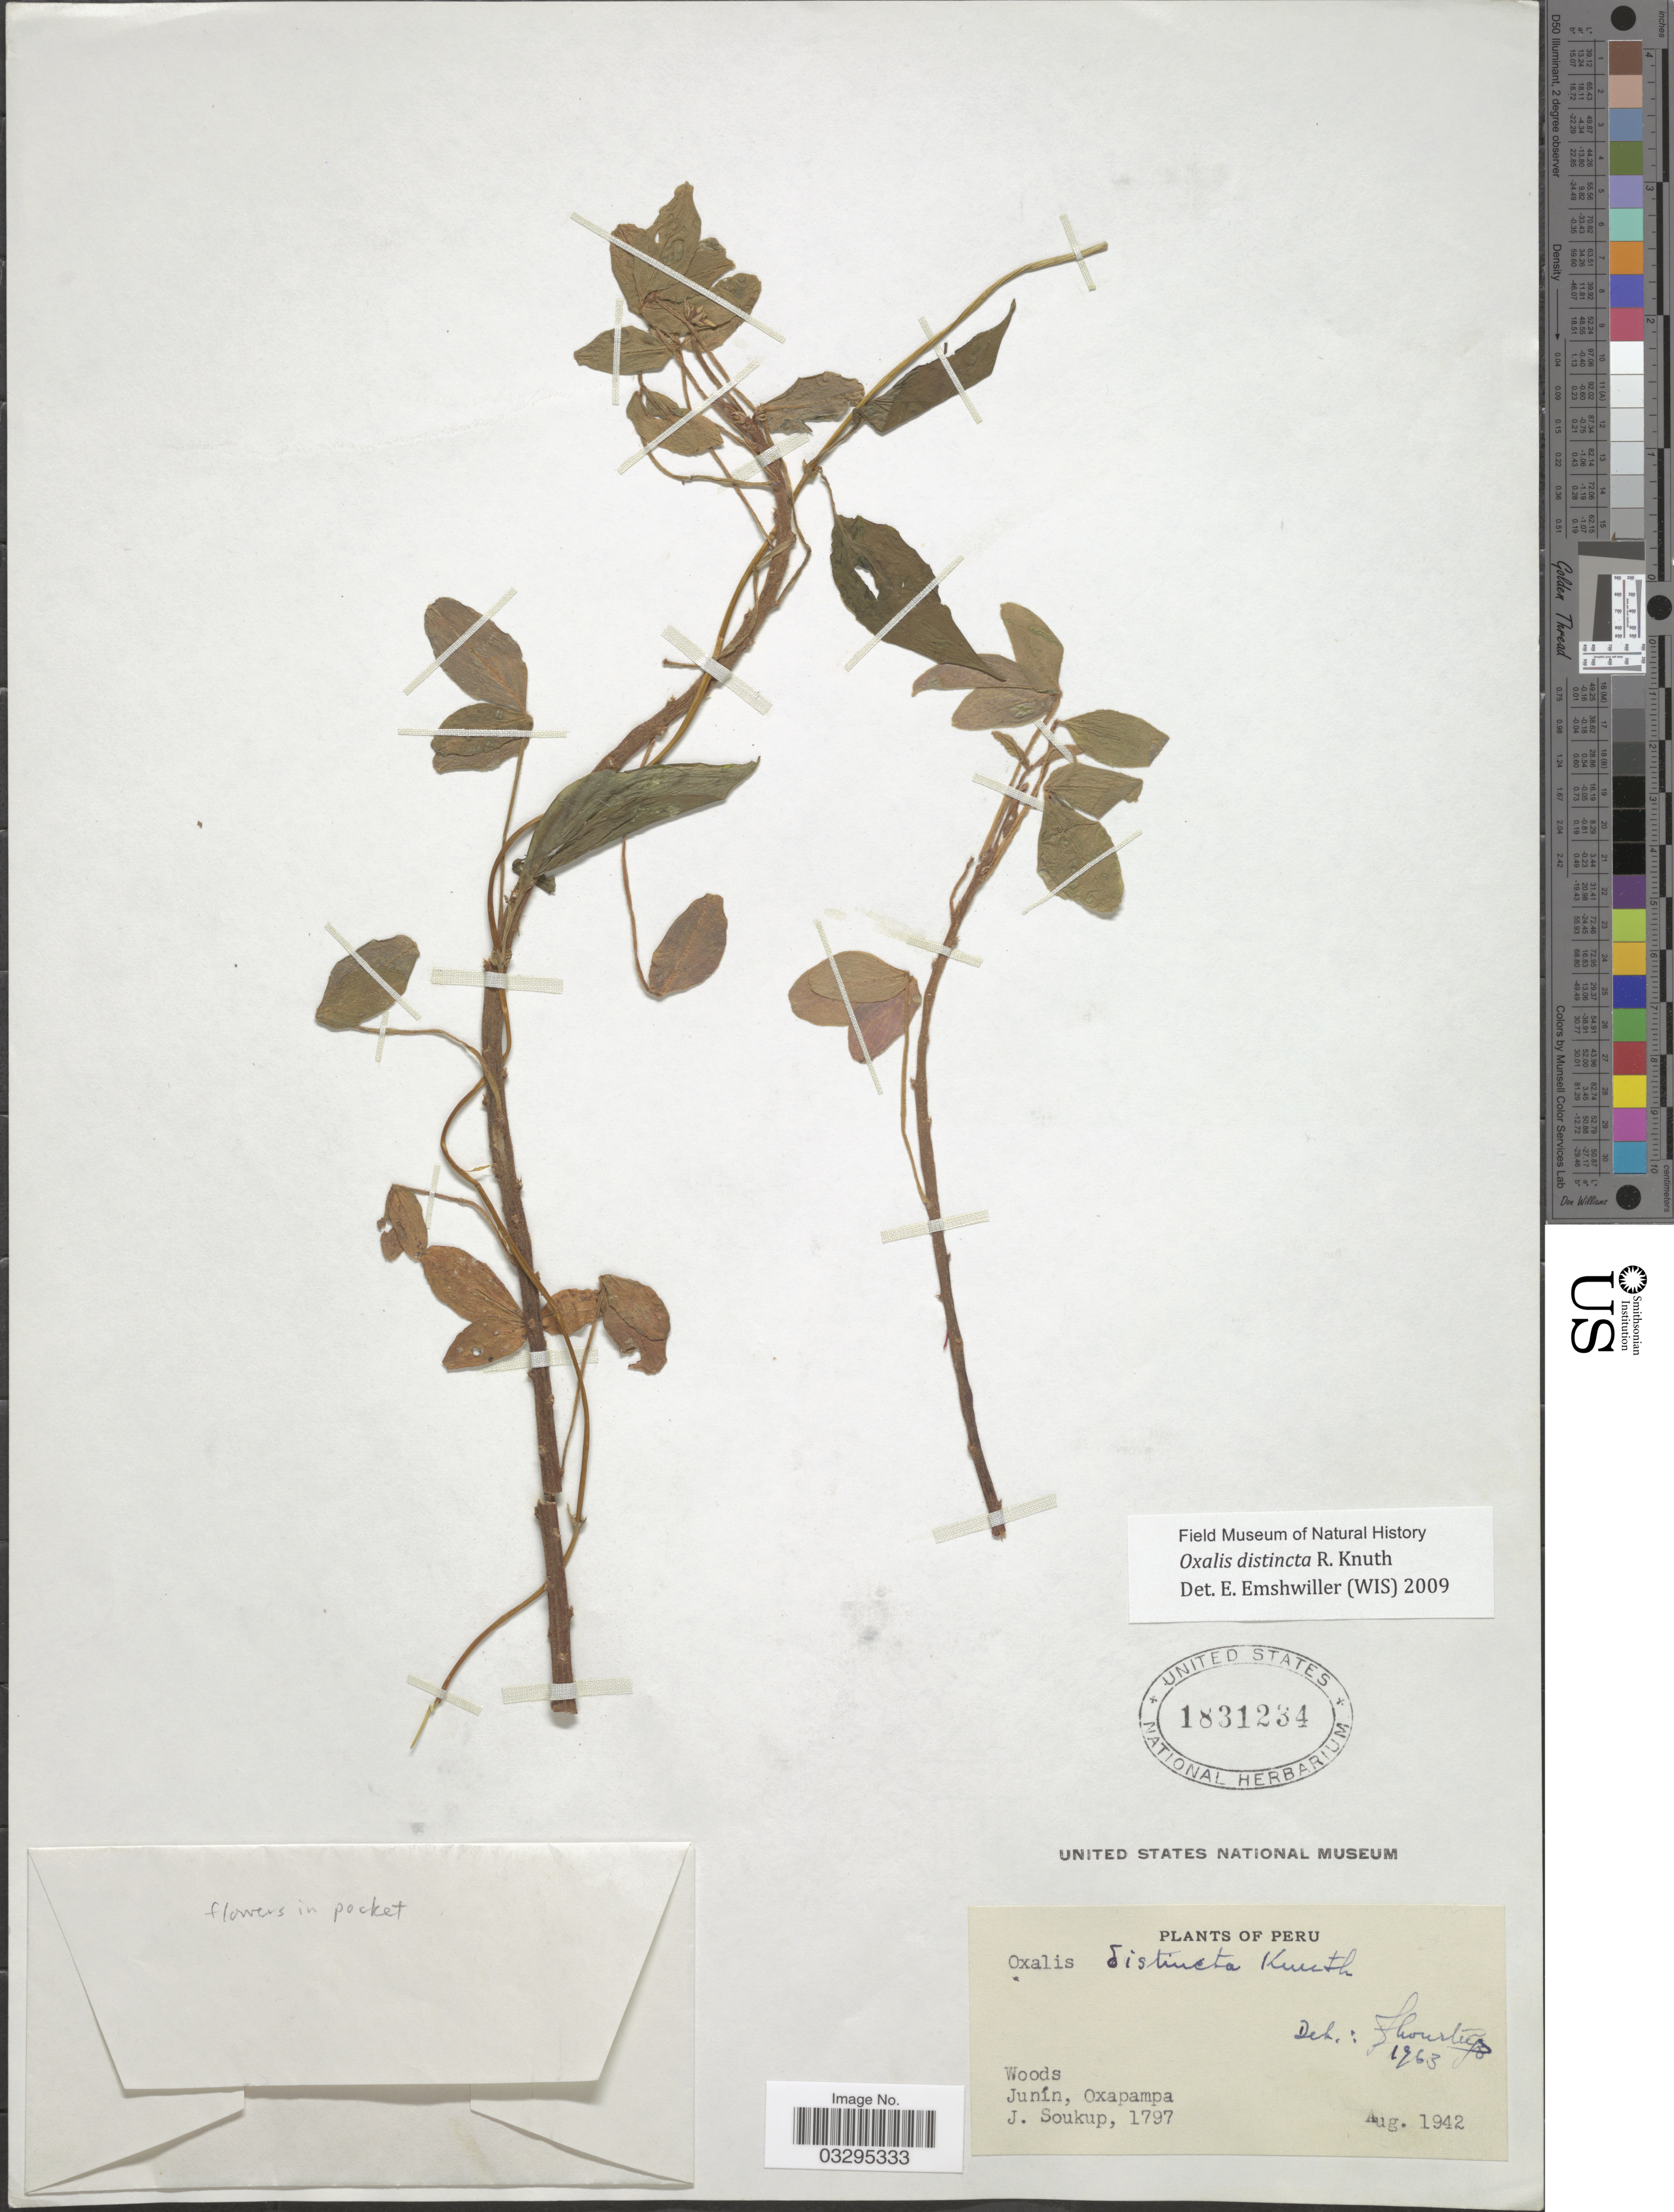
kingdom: Plantae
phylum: Tracheophyta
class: Magnoliopsida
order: Oxalidales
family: Oxalidaceae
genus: Oxalis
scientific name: Oxalis distincta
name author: R. Knuth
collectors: J. Soukup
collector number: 1797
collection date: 1942-08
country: Peru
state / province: Junín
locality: Oxapampa.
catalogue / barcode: US 1831234